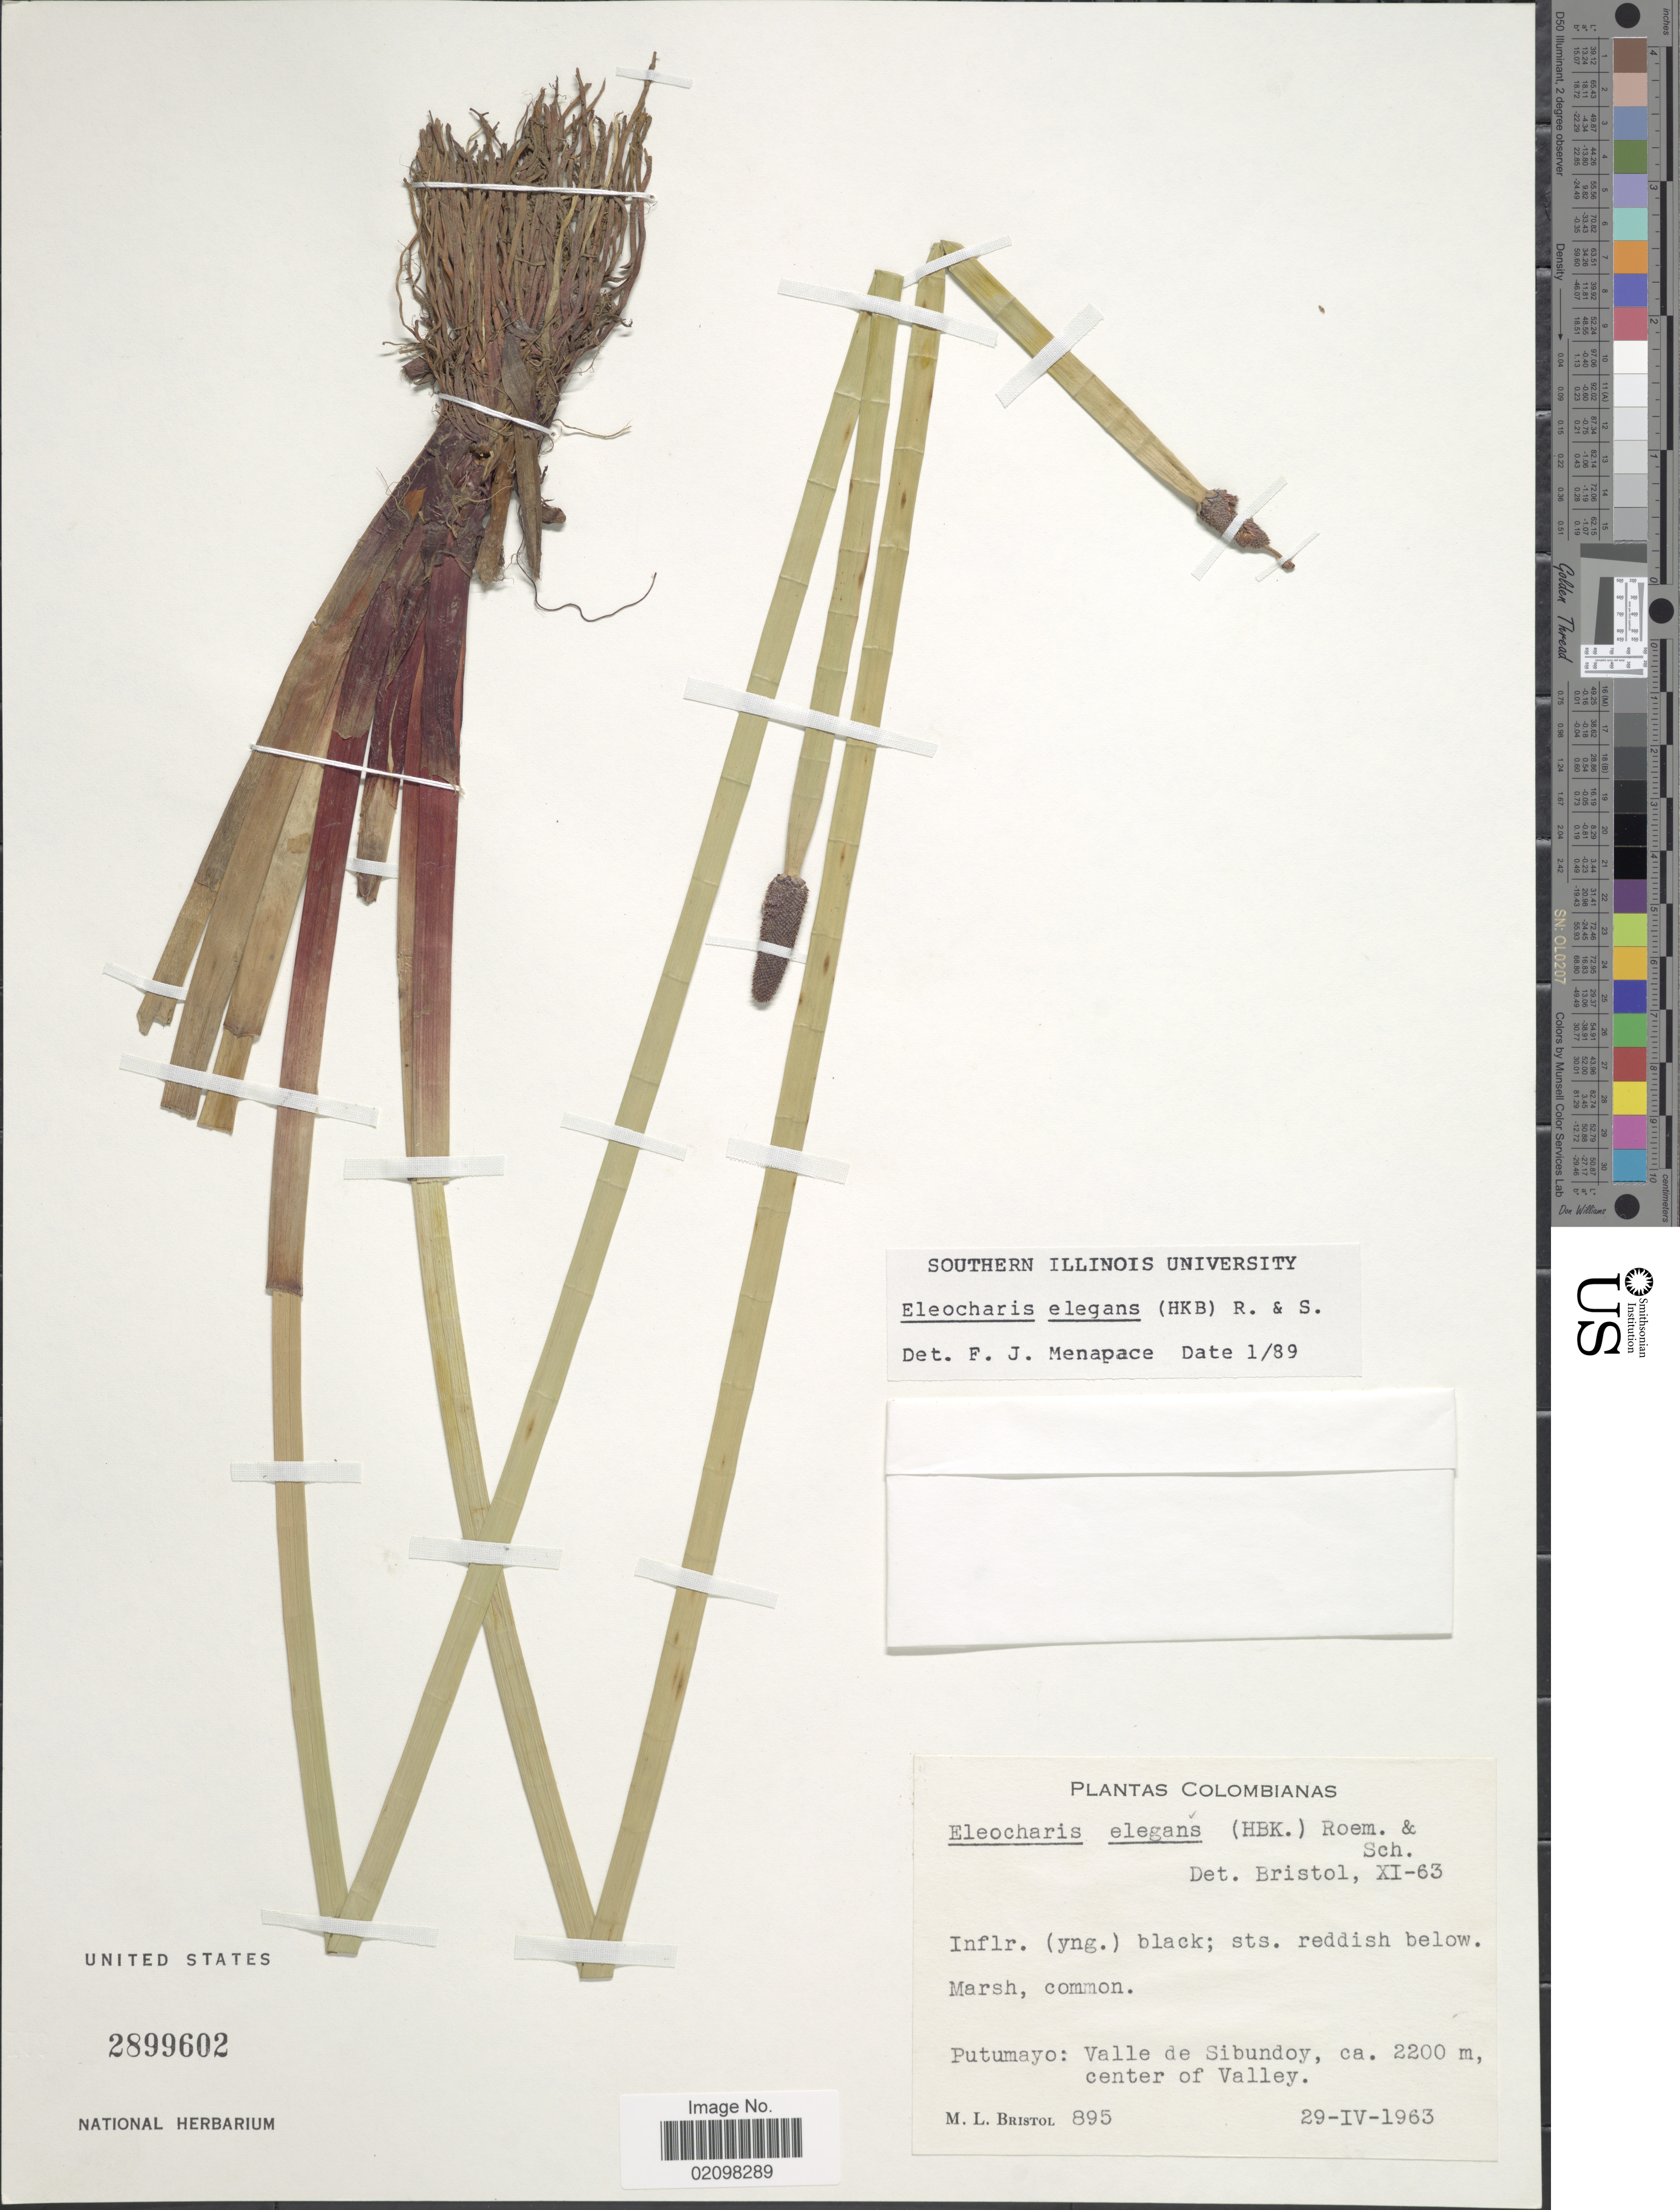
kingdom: Plantae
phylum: Tracheophyta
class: Liliopsida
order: Poales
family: Cyperaceae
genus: Eleocharis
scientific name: Eleocharis elegans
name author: (Kunth) Roem. & Schult.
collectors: M. L. Bristol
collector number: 895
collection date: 1963-04-29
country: Colombia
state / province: Putumayo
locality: Valle de Sibundoy, center of Valley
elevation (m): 2200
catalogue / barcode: US 2899602